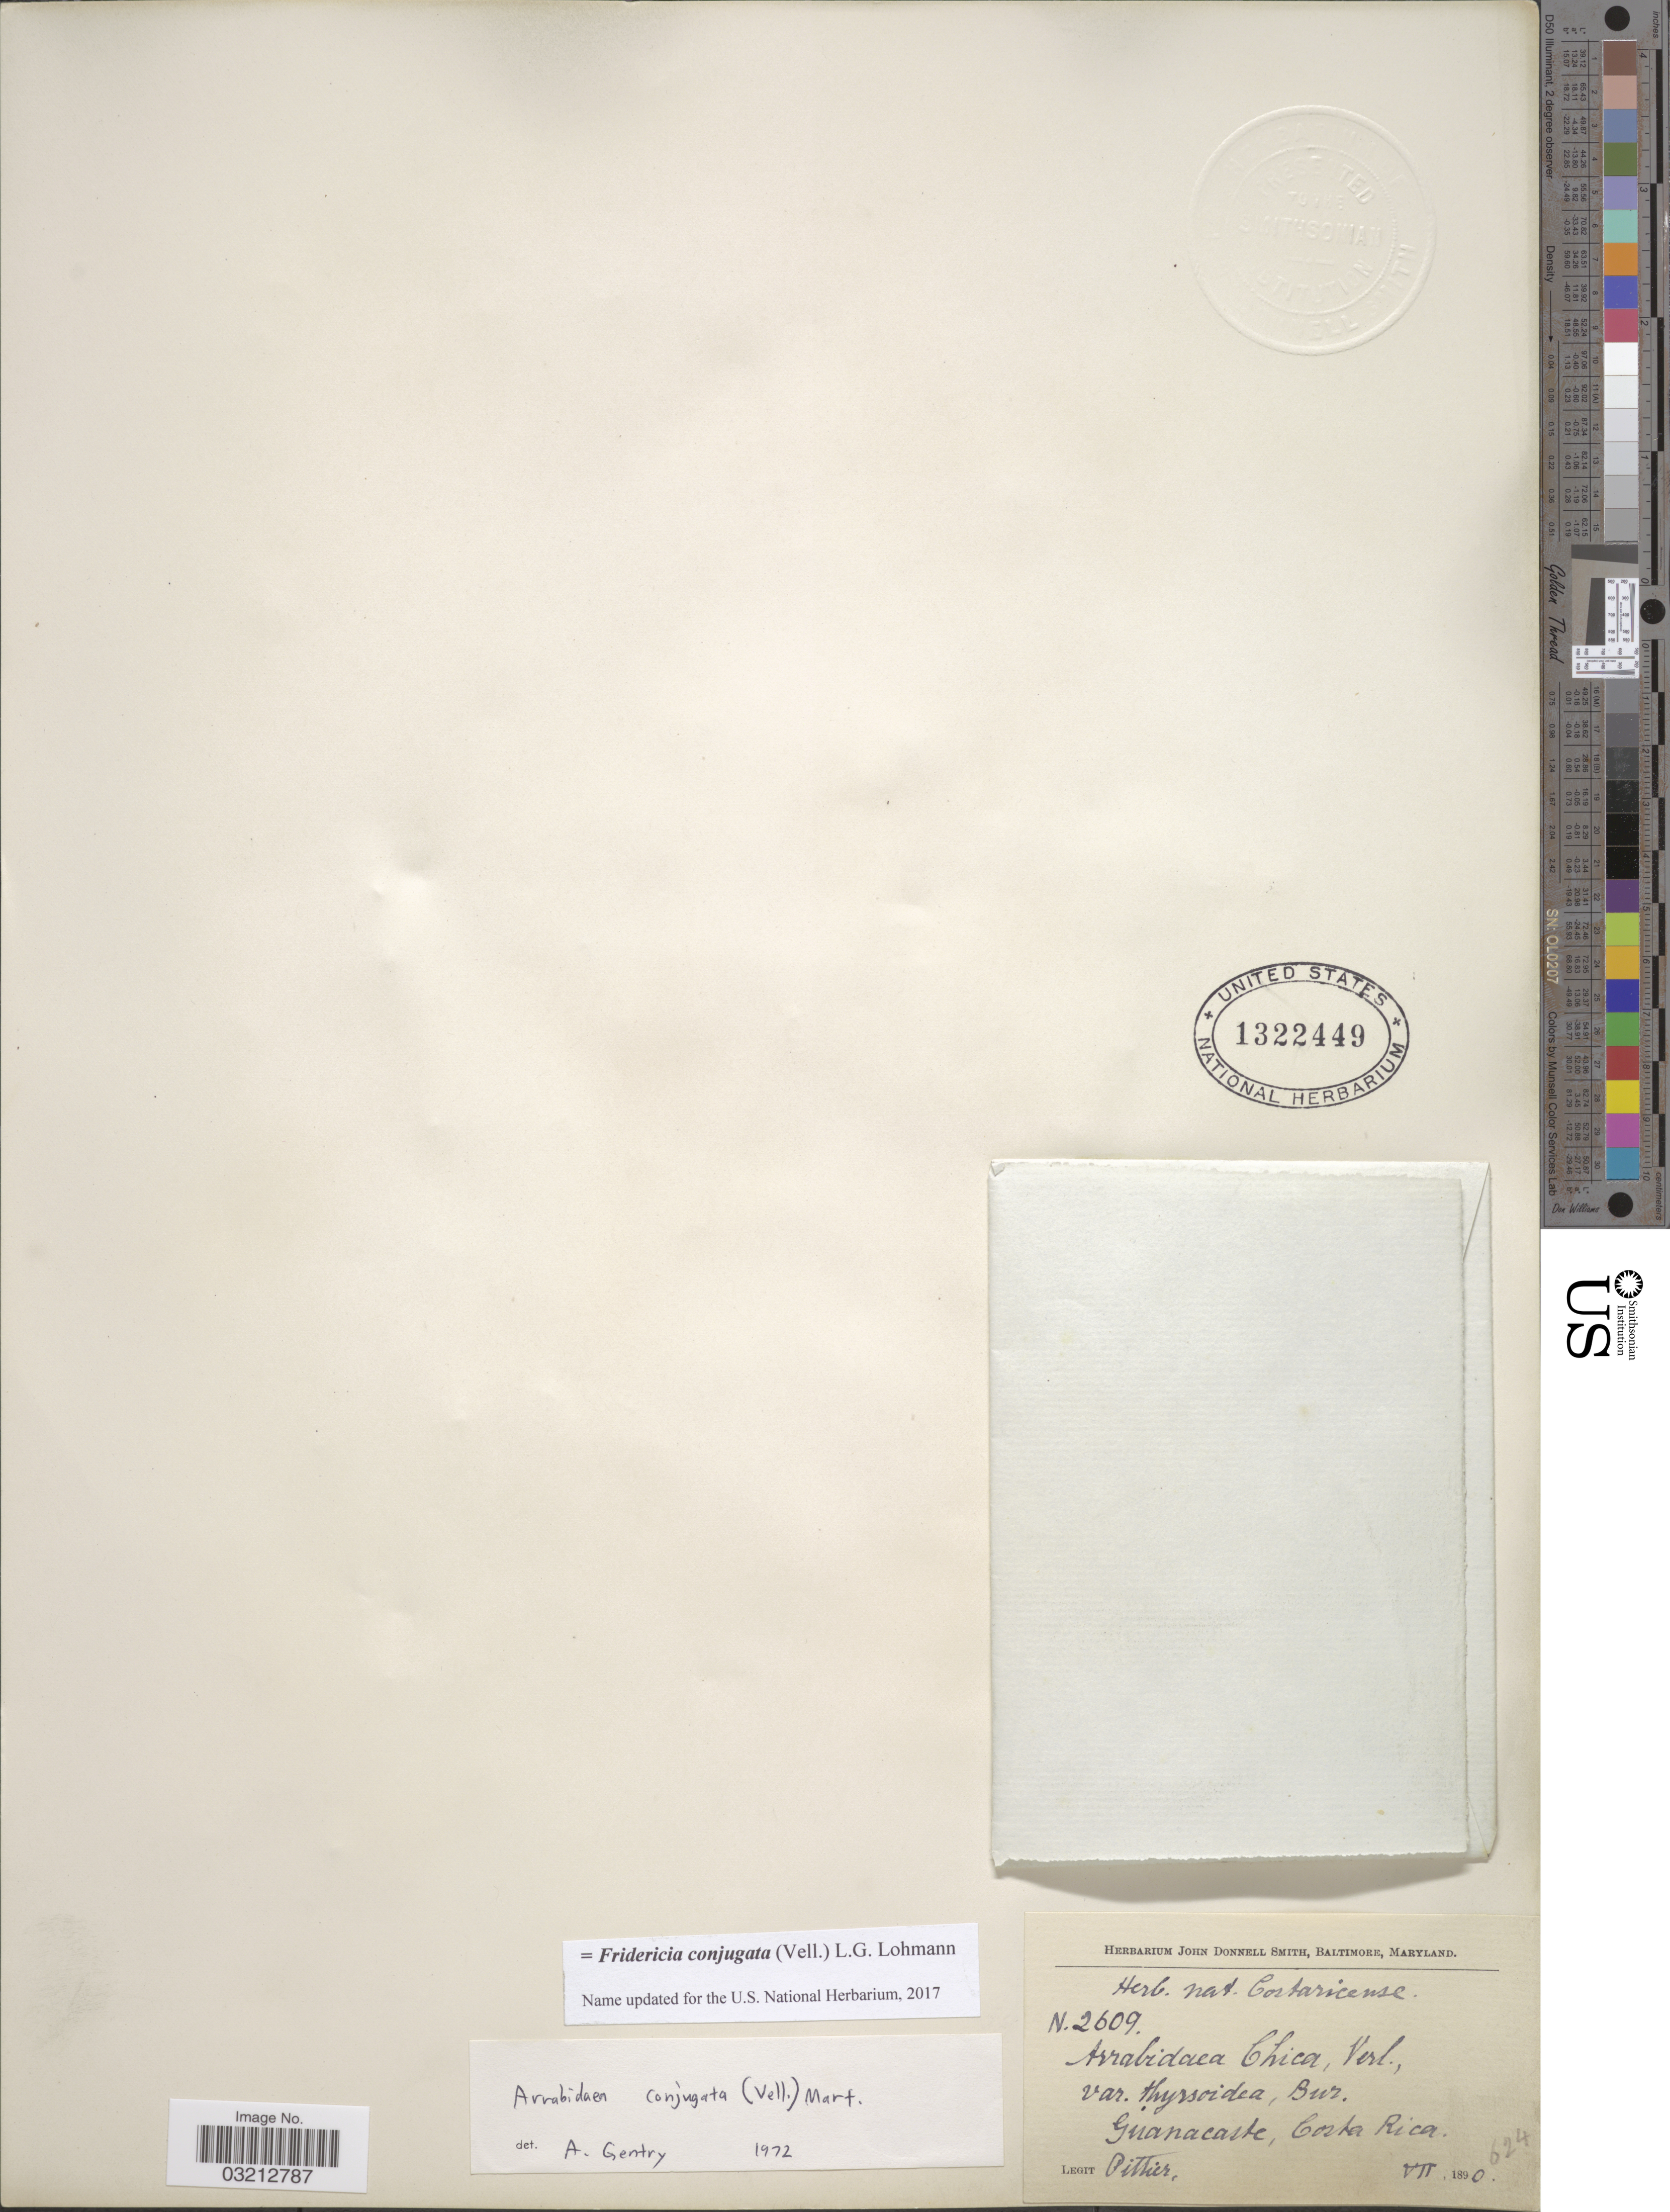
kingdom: Plantae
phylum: Tracheophyta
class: Magnoliopsida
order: Lamiales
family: Bignoniaceae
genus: Fridericia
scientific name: Fridericia conjugata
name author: (Vell.) L.G. Lohmann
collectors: Pittier, --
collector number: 2609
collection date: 1890-07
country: Costa Rica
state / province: Guanacaste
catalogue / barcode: US 1322449